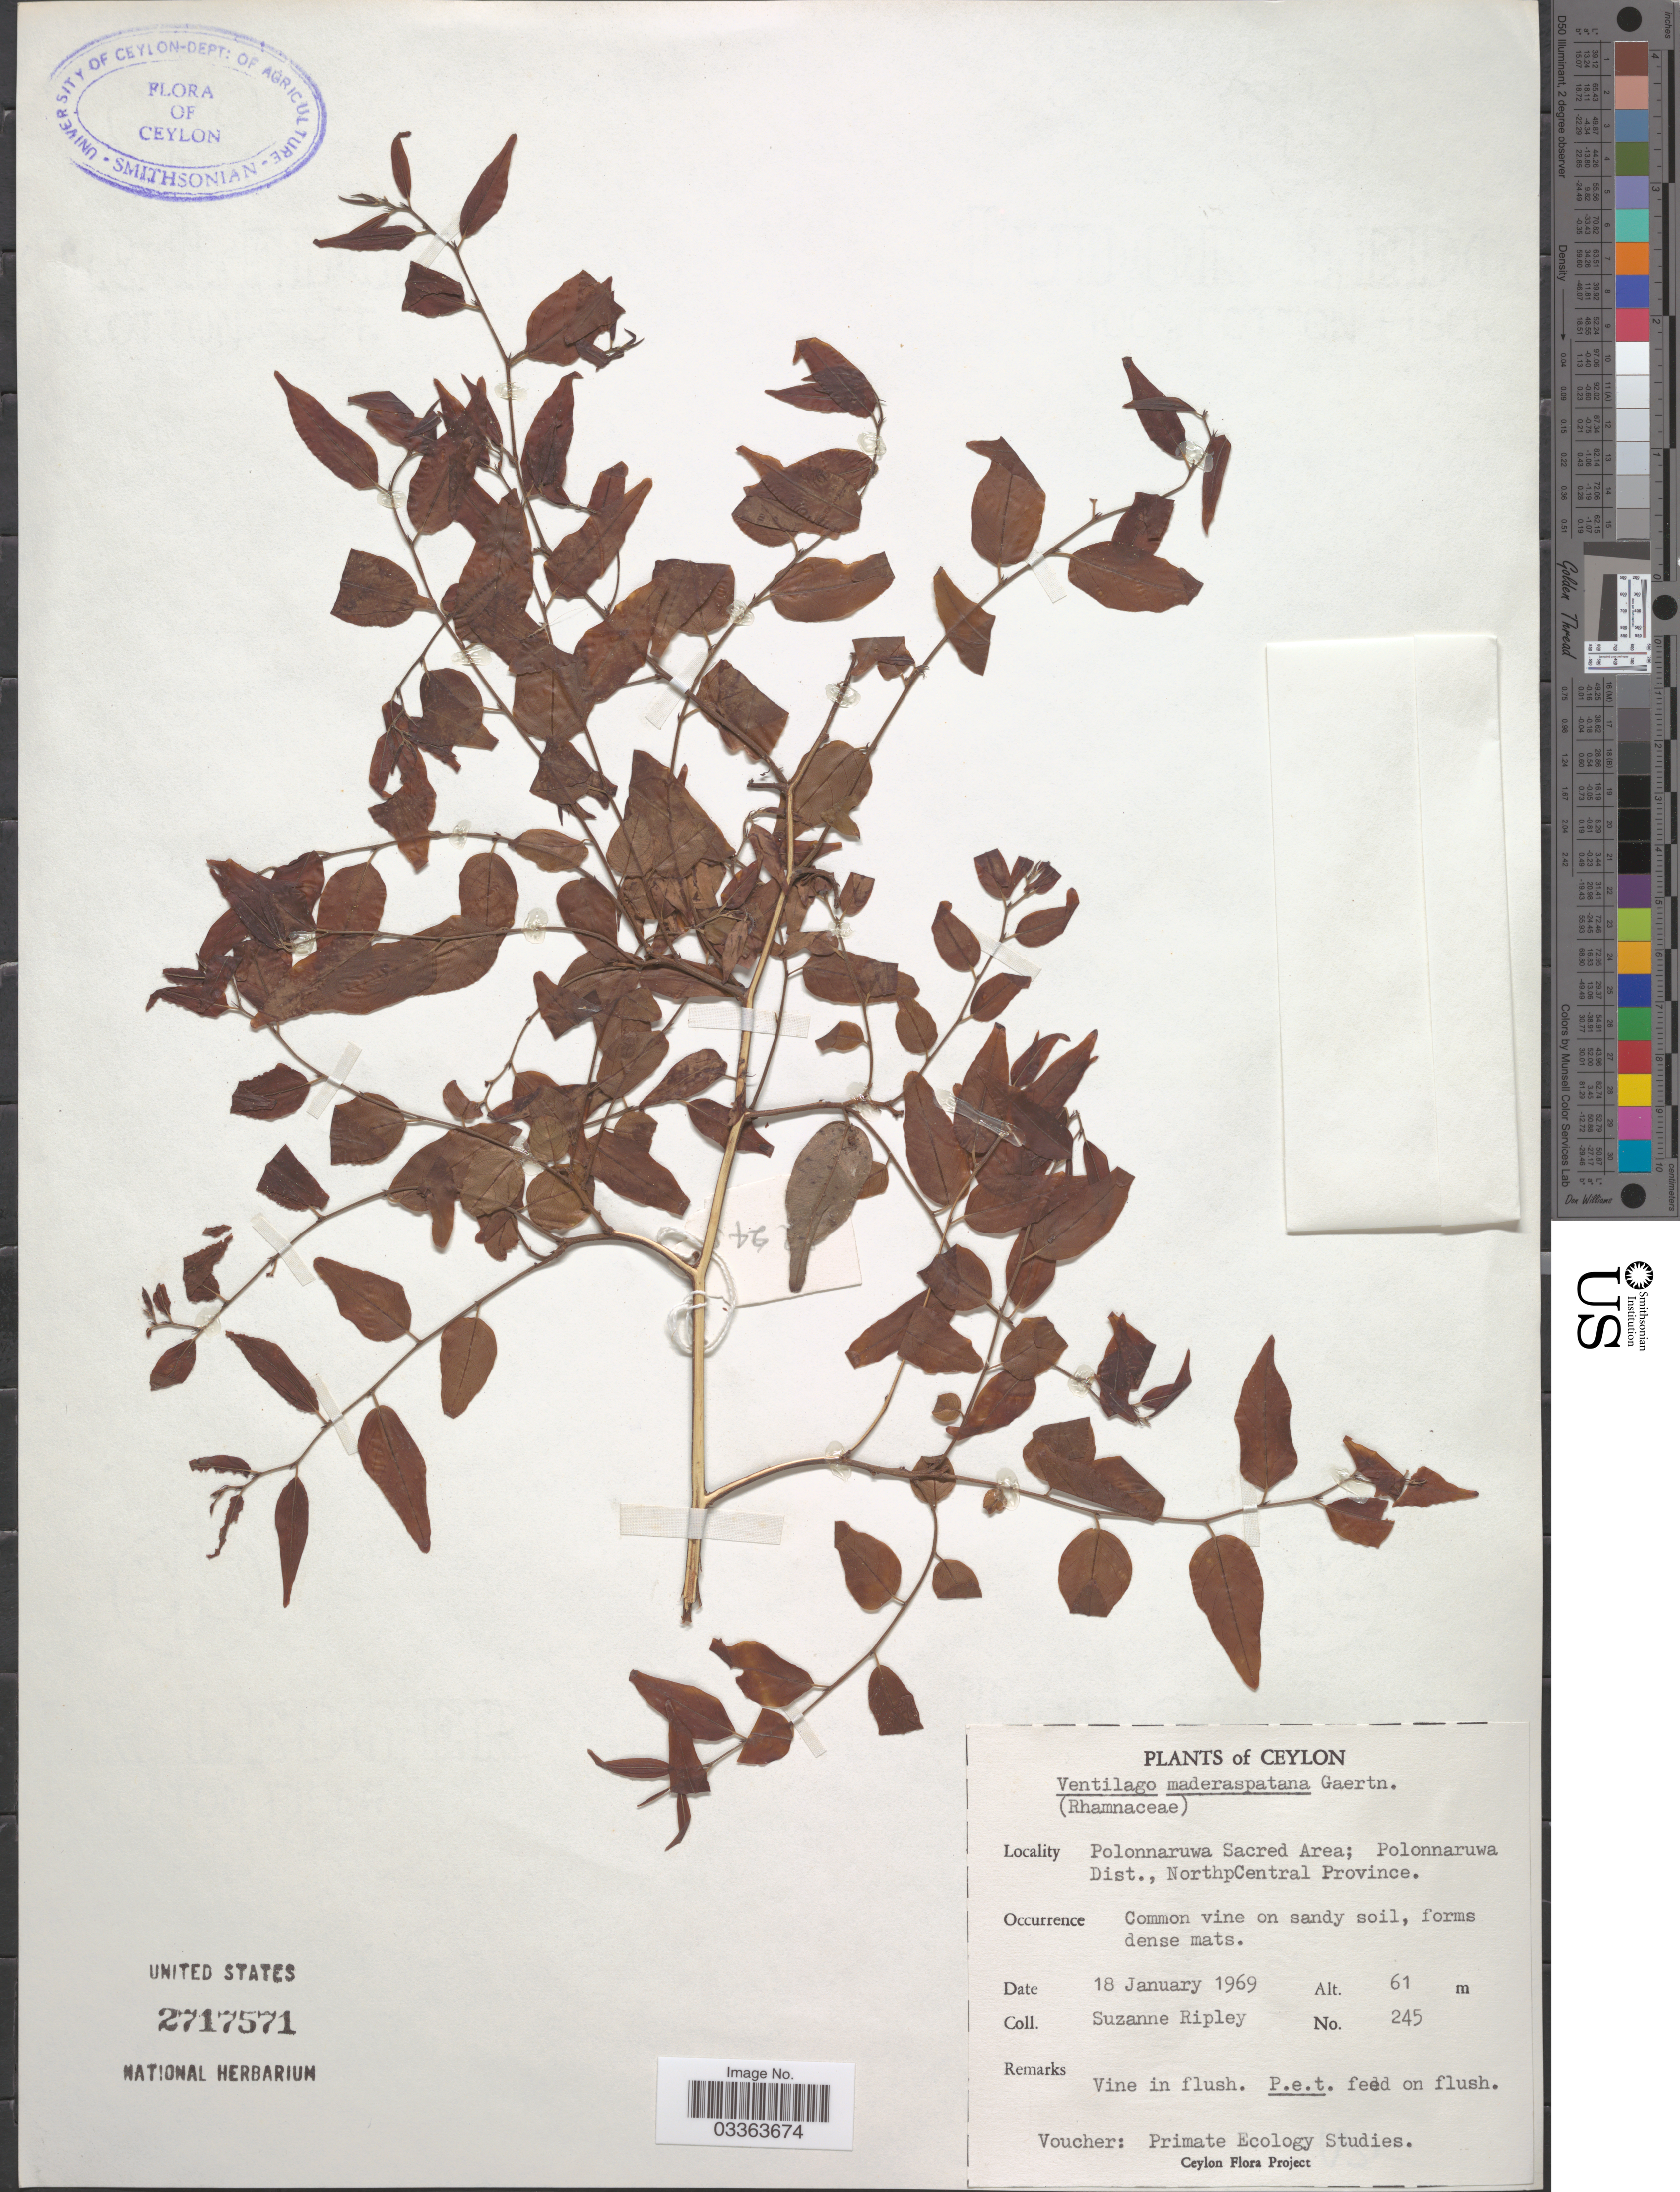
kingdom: Plantae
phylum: Tracheophyta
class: Magnoliopsida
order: Rosales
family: Rhamnaceae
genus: Ventilago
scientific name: Ventilago madraspatana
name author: Gaertn.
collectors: S. Ripley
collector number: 245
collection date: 1969-01-18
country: Sri Lanka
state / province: North Central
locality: Ceylon. Polonnaruwa Sacred Area; Polonnaruwa Dist.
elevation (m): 61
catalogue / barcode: US 2717571